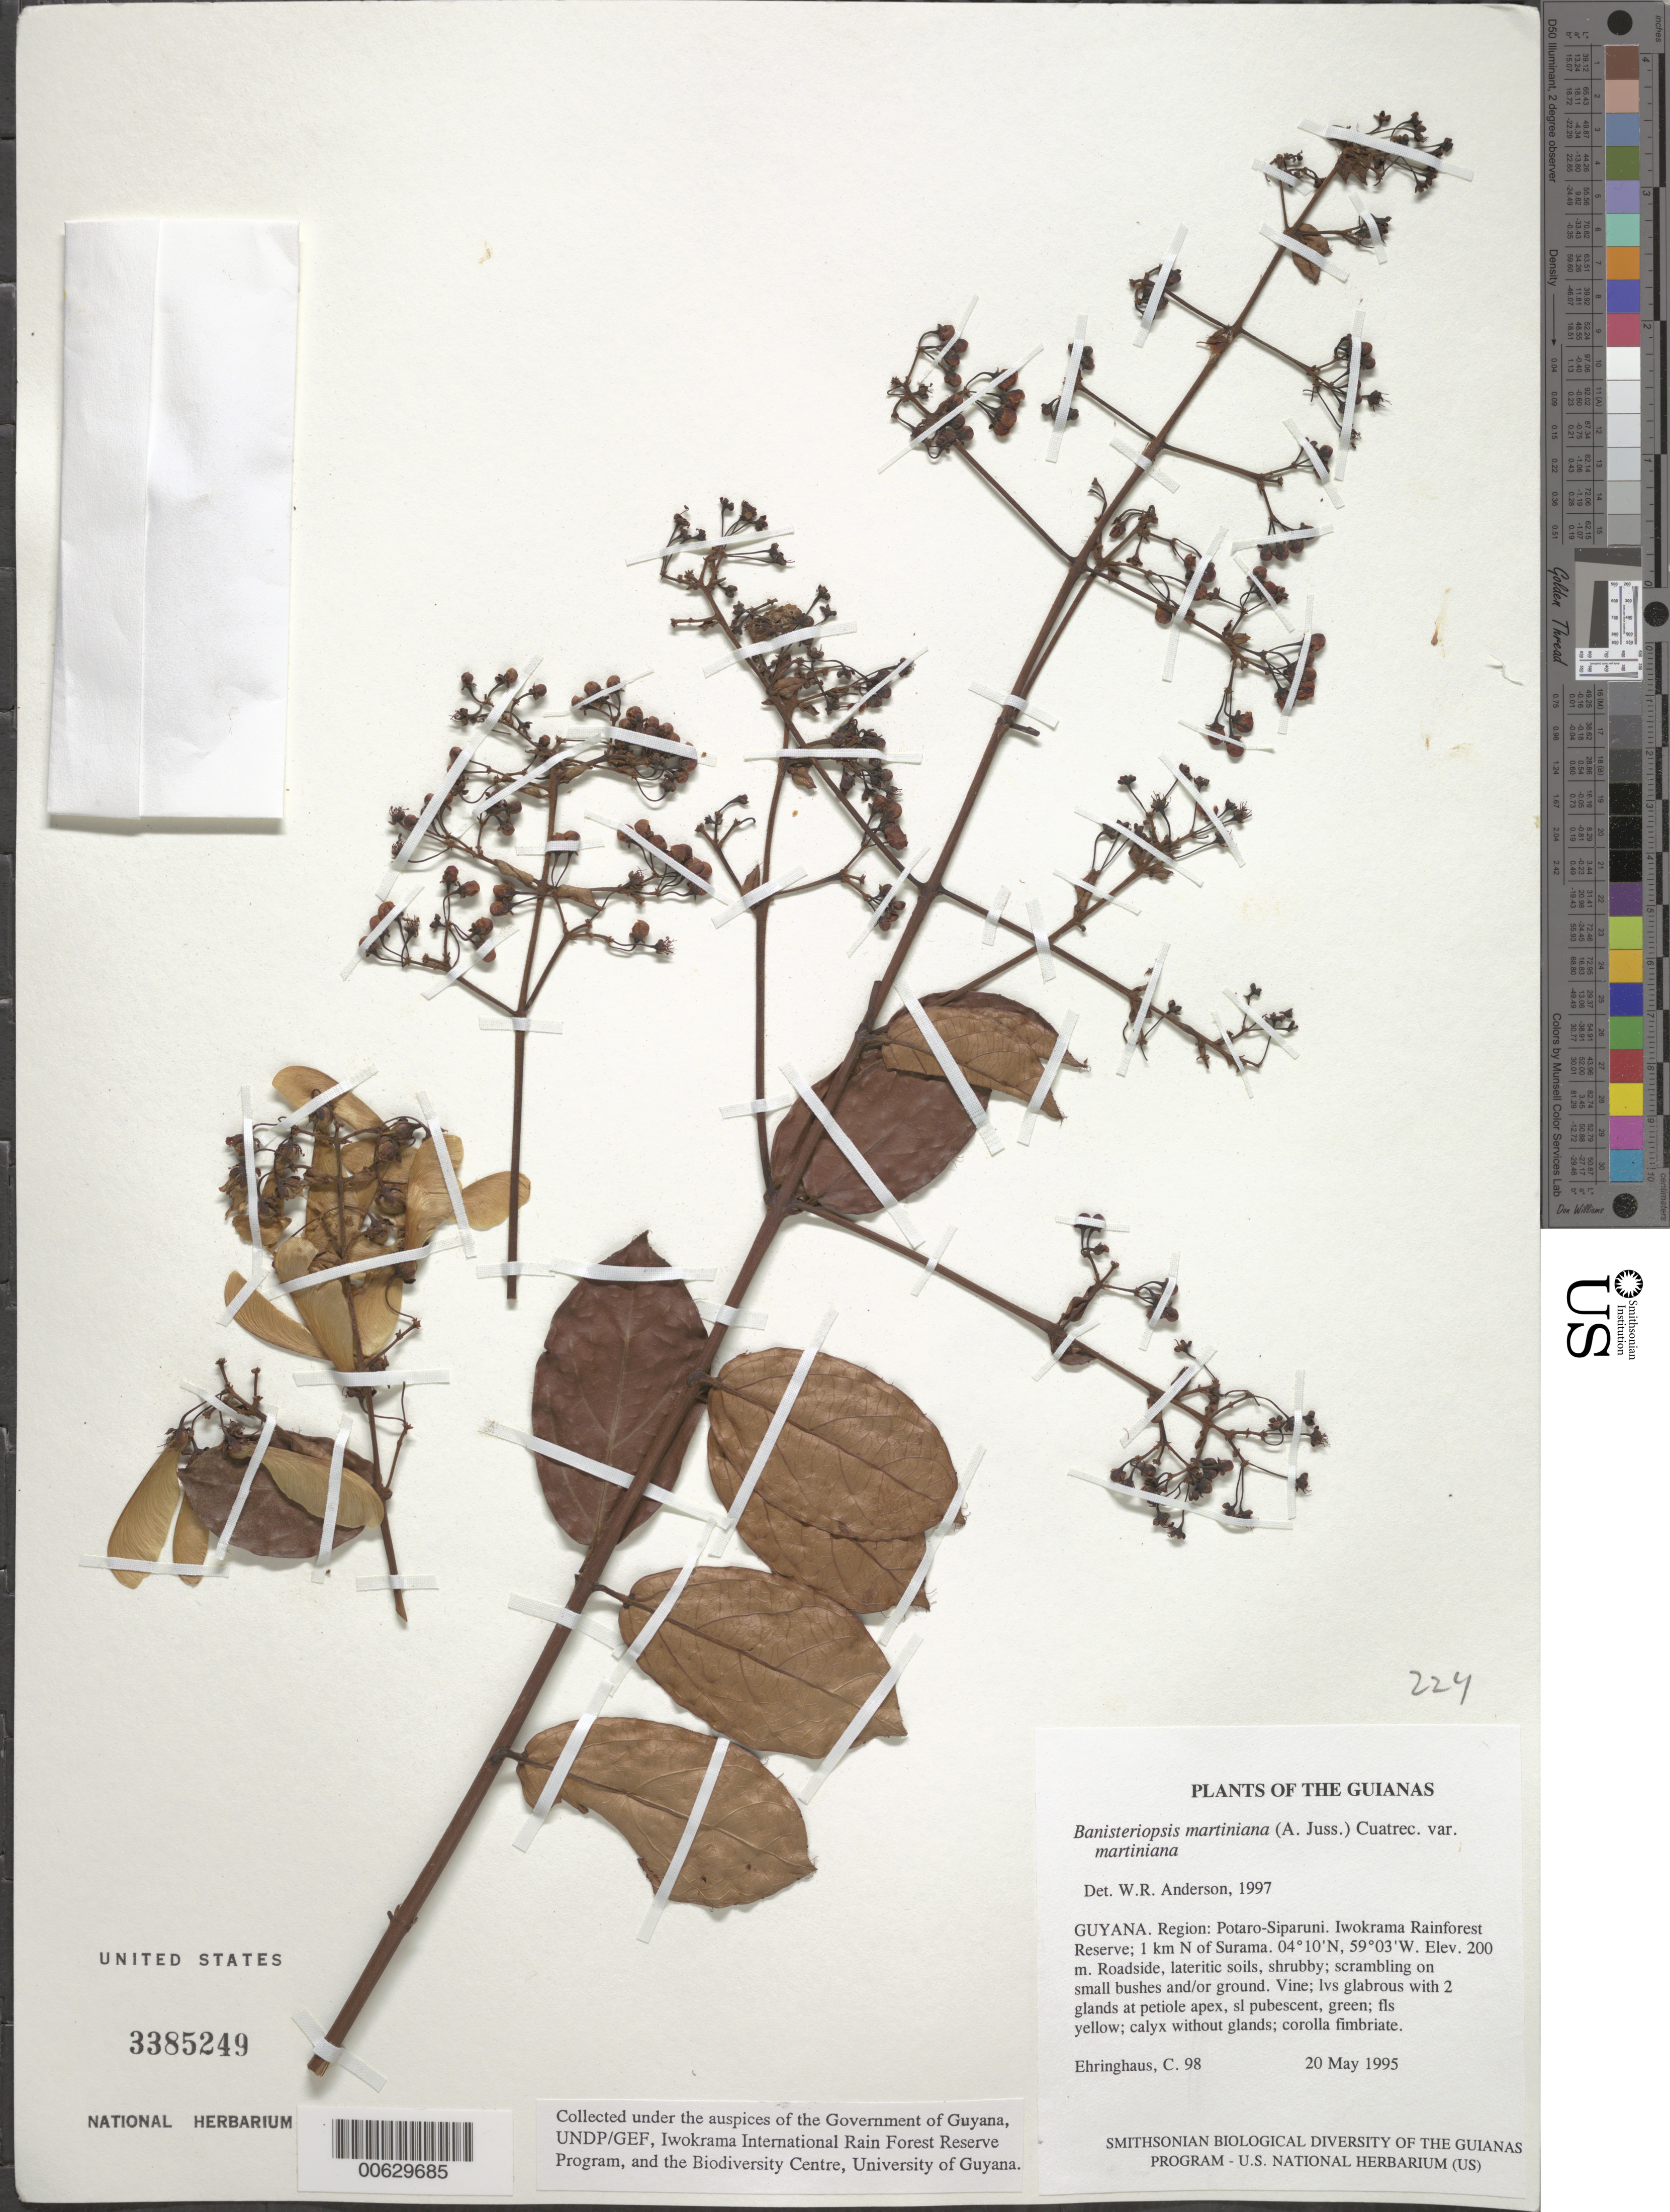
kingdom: Plantae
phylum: Tracheophyta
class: Magnoliopsida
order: Malpighiales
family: Malpighiaceae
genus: Banisteriopsis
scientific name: Banisteriopsis martiniana var. martiniana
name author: (A. Juss.) Cuatrec.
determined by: Anderson, W. R., (MICH), University of Michigan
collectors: C. Ehringhaus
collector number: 98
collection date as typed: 20 May 1995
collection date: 1995-05-20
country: Guyana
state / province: Potaro-Siparuni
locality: Iwokrama Rainforest Reserve; 1 km N of Surama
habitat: Roadside, lateritic soils, shrubby; scrambling on small bushes and/or ground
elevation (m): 200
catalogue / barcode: US 3385249